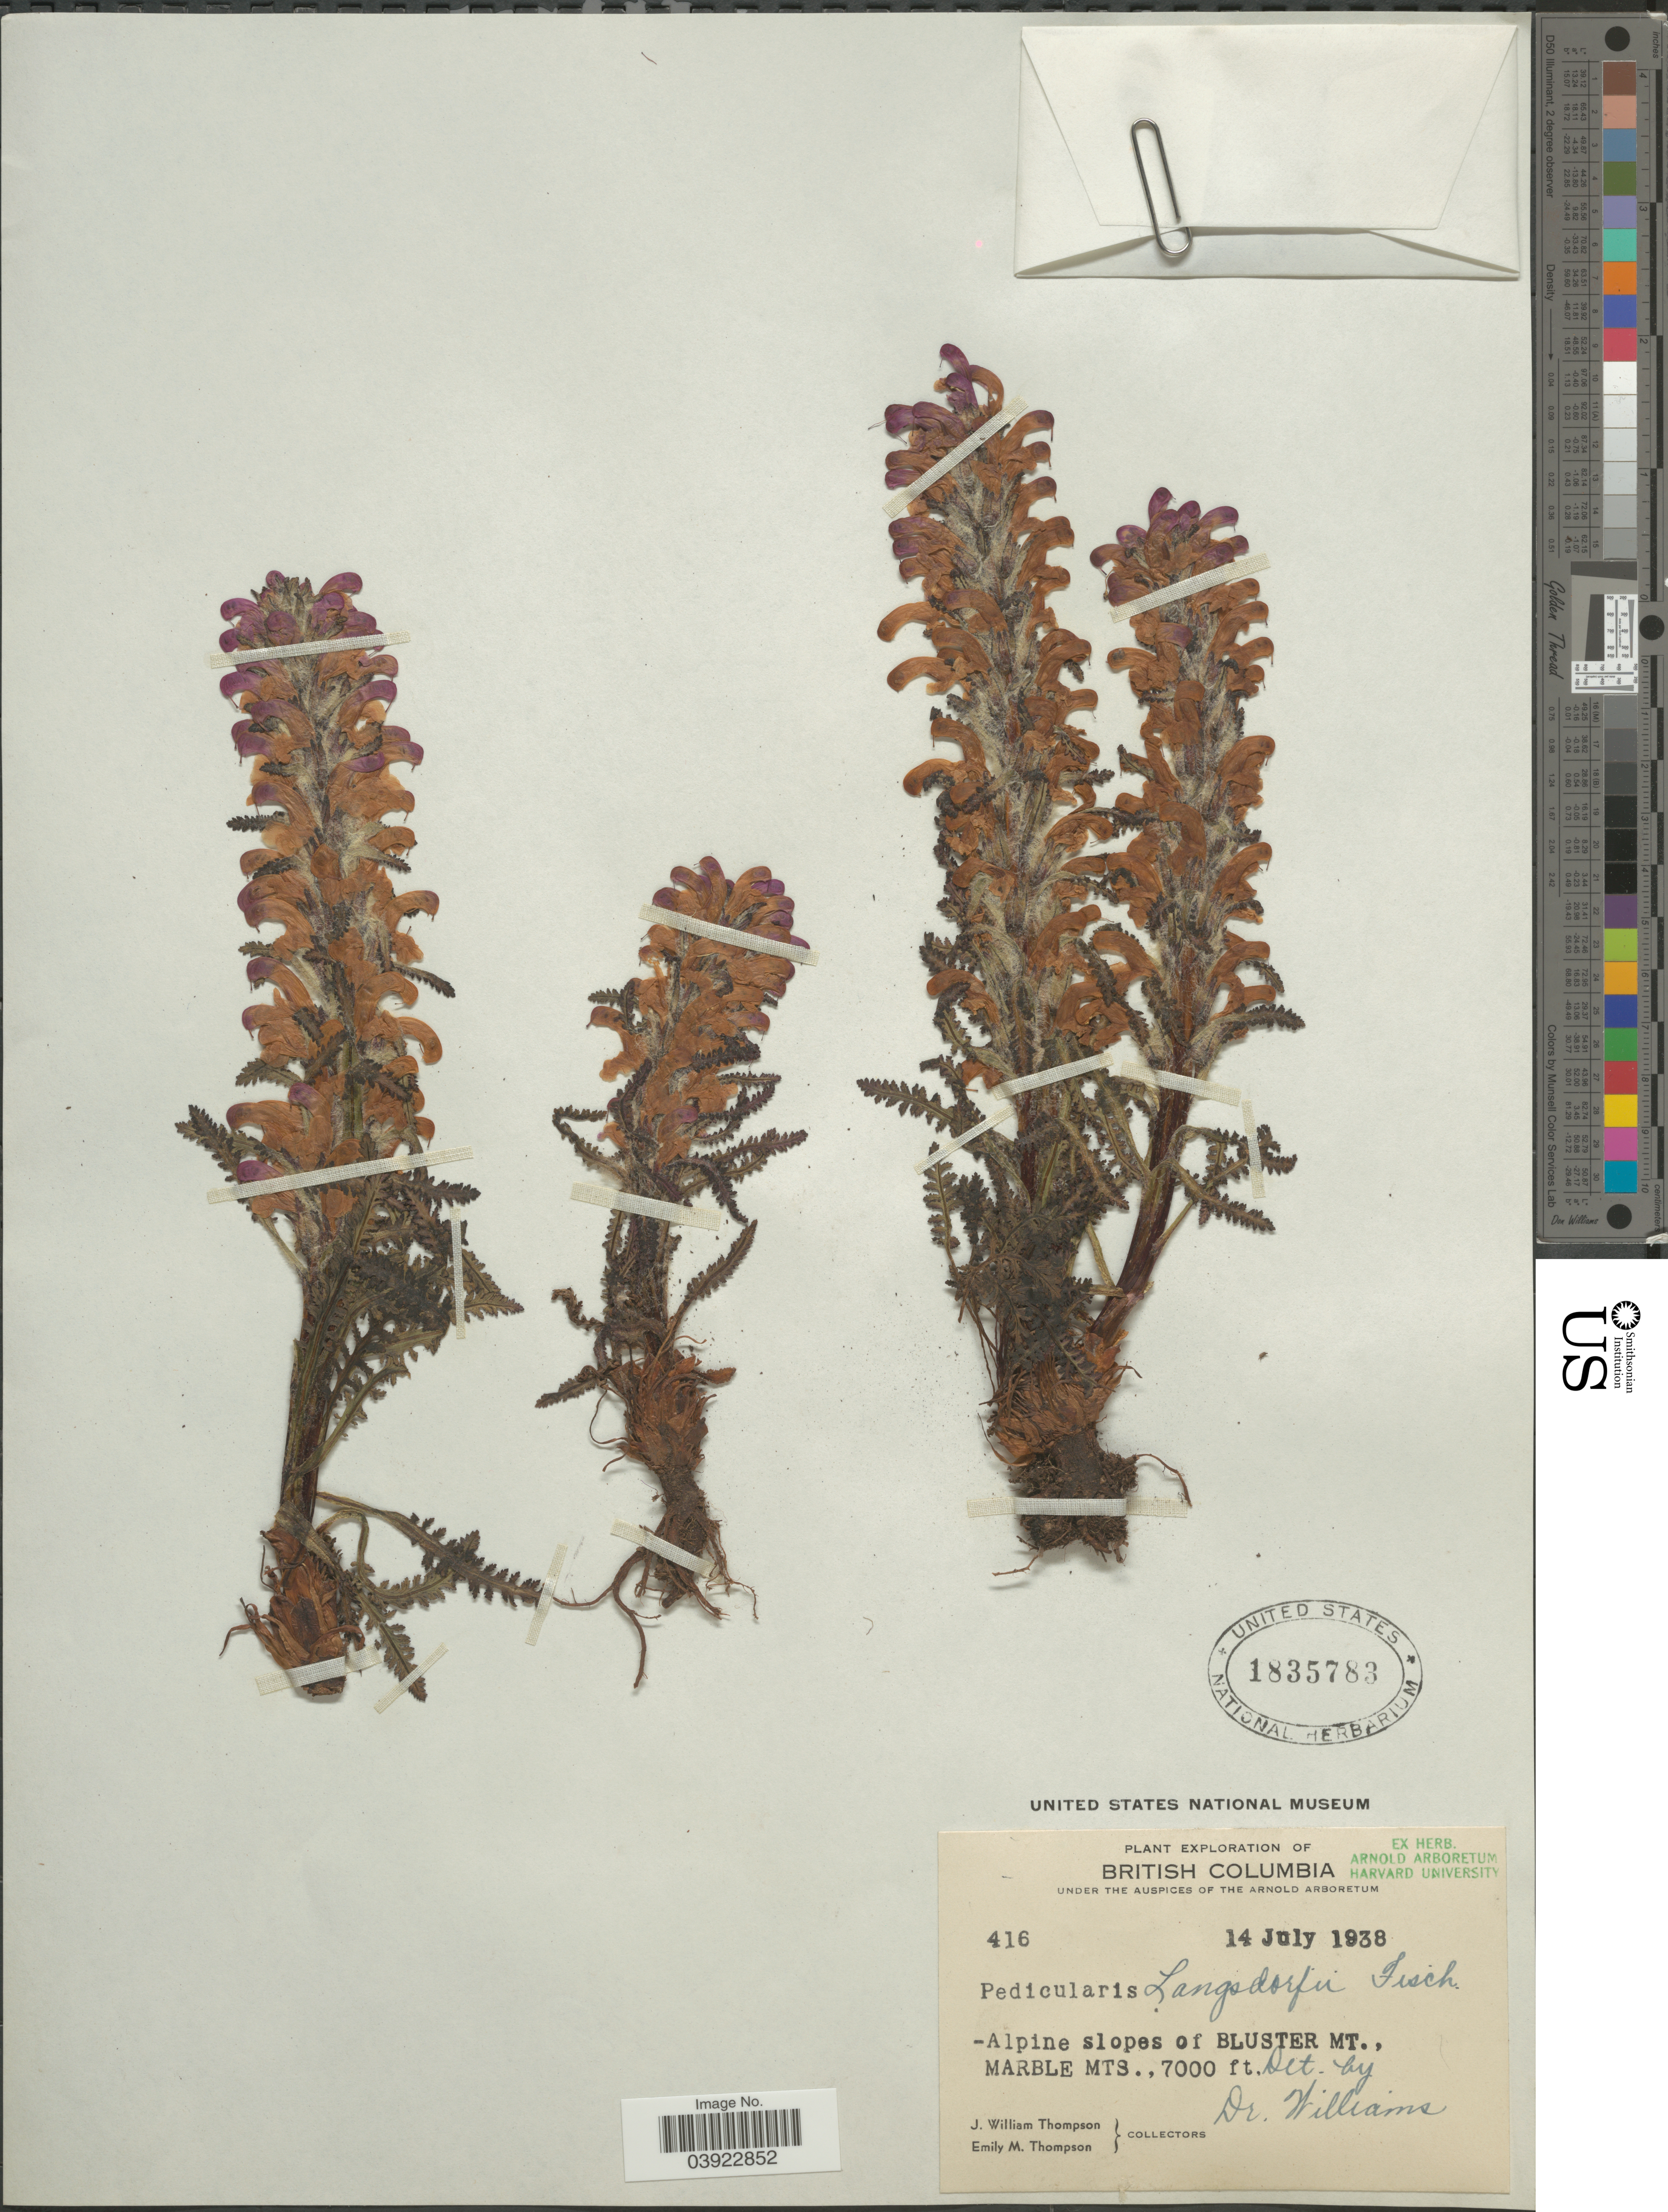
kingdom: Plantae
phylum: Tracheophyta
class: Magnoliopsida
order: Lamiales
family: Orobanchaceae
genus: Pedicularis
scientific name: Pedicularis langsdorffii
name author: Fisch. ex Steven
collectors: J. W. Thompson & E. M. Thompson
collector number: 416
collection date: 1938-07-14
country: Canada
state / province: British Columbia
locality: Alpine slopes of Bluster Mt., Marble Mts.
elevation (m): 2134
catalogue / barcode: US 1835783